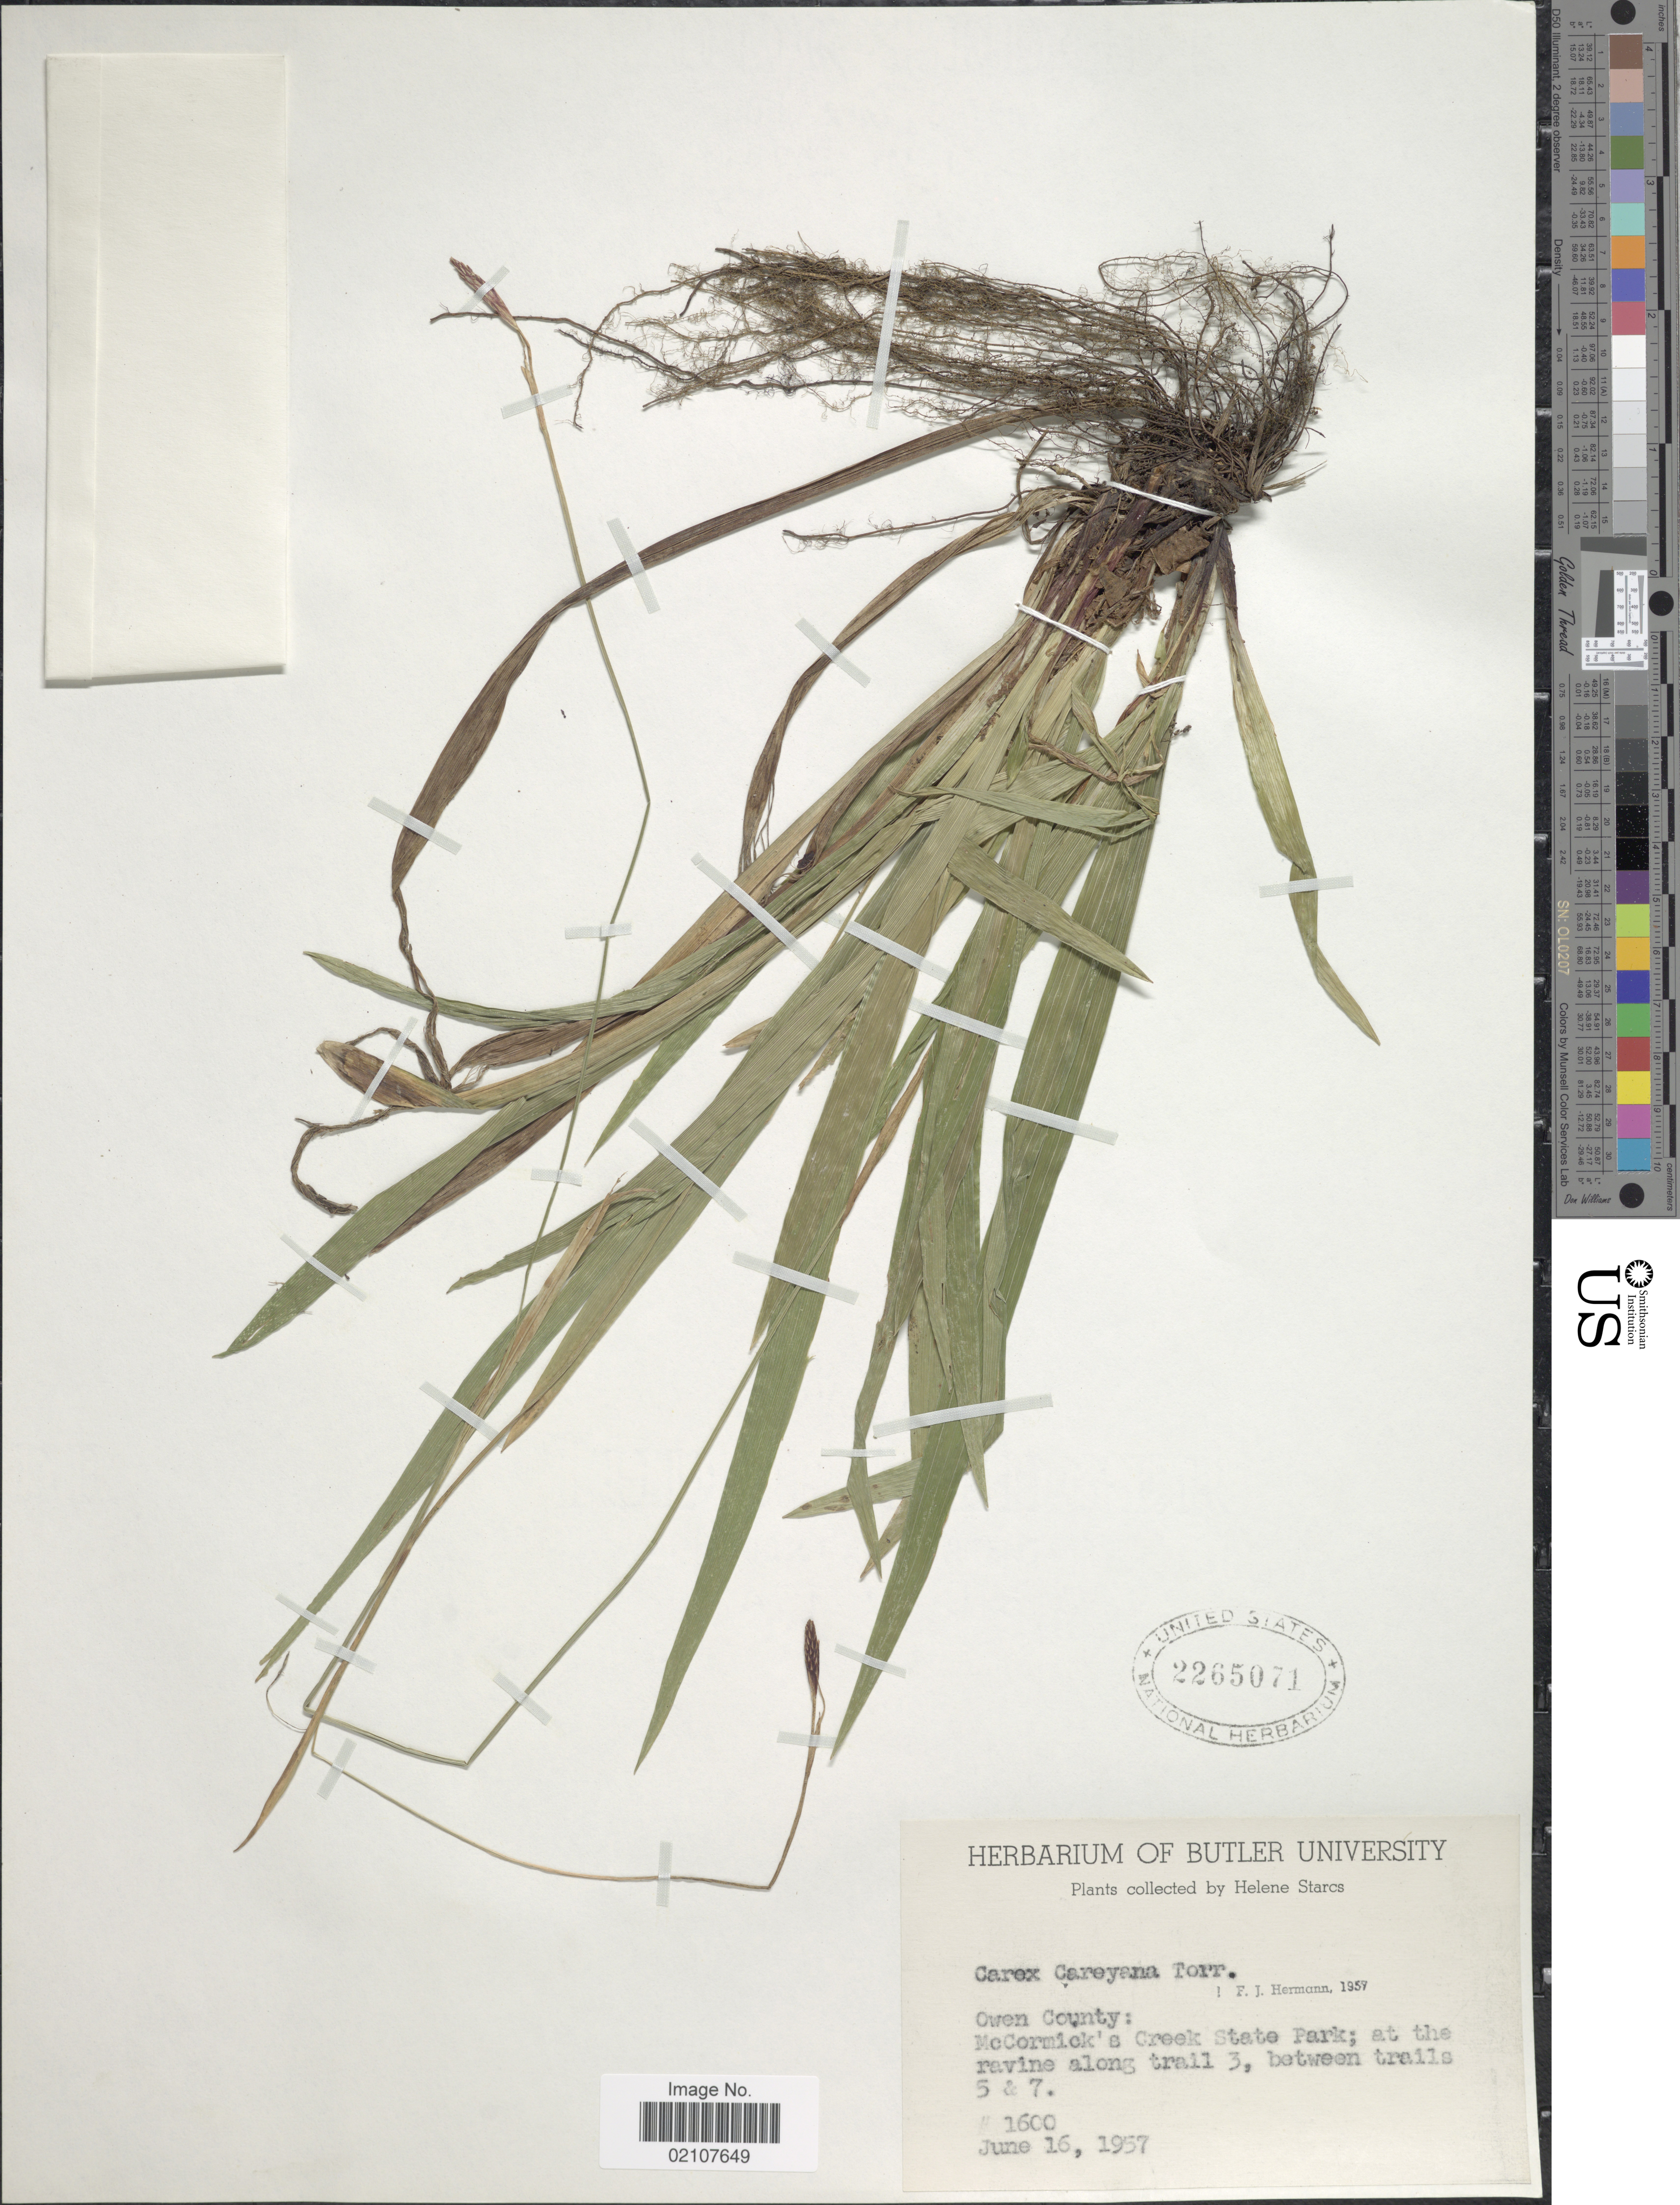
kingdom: Plantae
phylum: Tracheophyta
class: Liliopsida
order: Poales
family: Cyperaceae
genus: Carex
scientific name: Carex careyana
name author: Torr. ex Dewey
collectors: H. Starcs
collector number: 1600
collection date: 1957-06-16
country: United States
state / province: Indiana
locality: Owen County, McCormick's Creek State Park; at the ravine along trail 3, between trails 5& 7.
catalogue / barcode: US 2265071